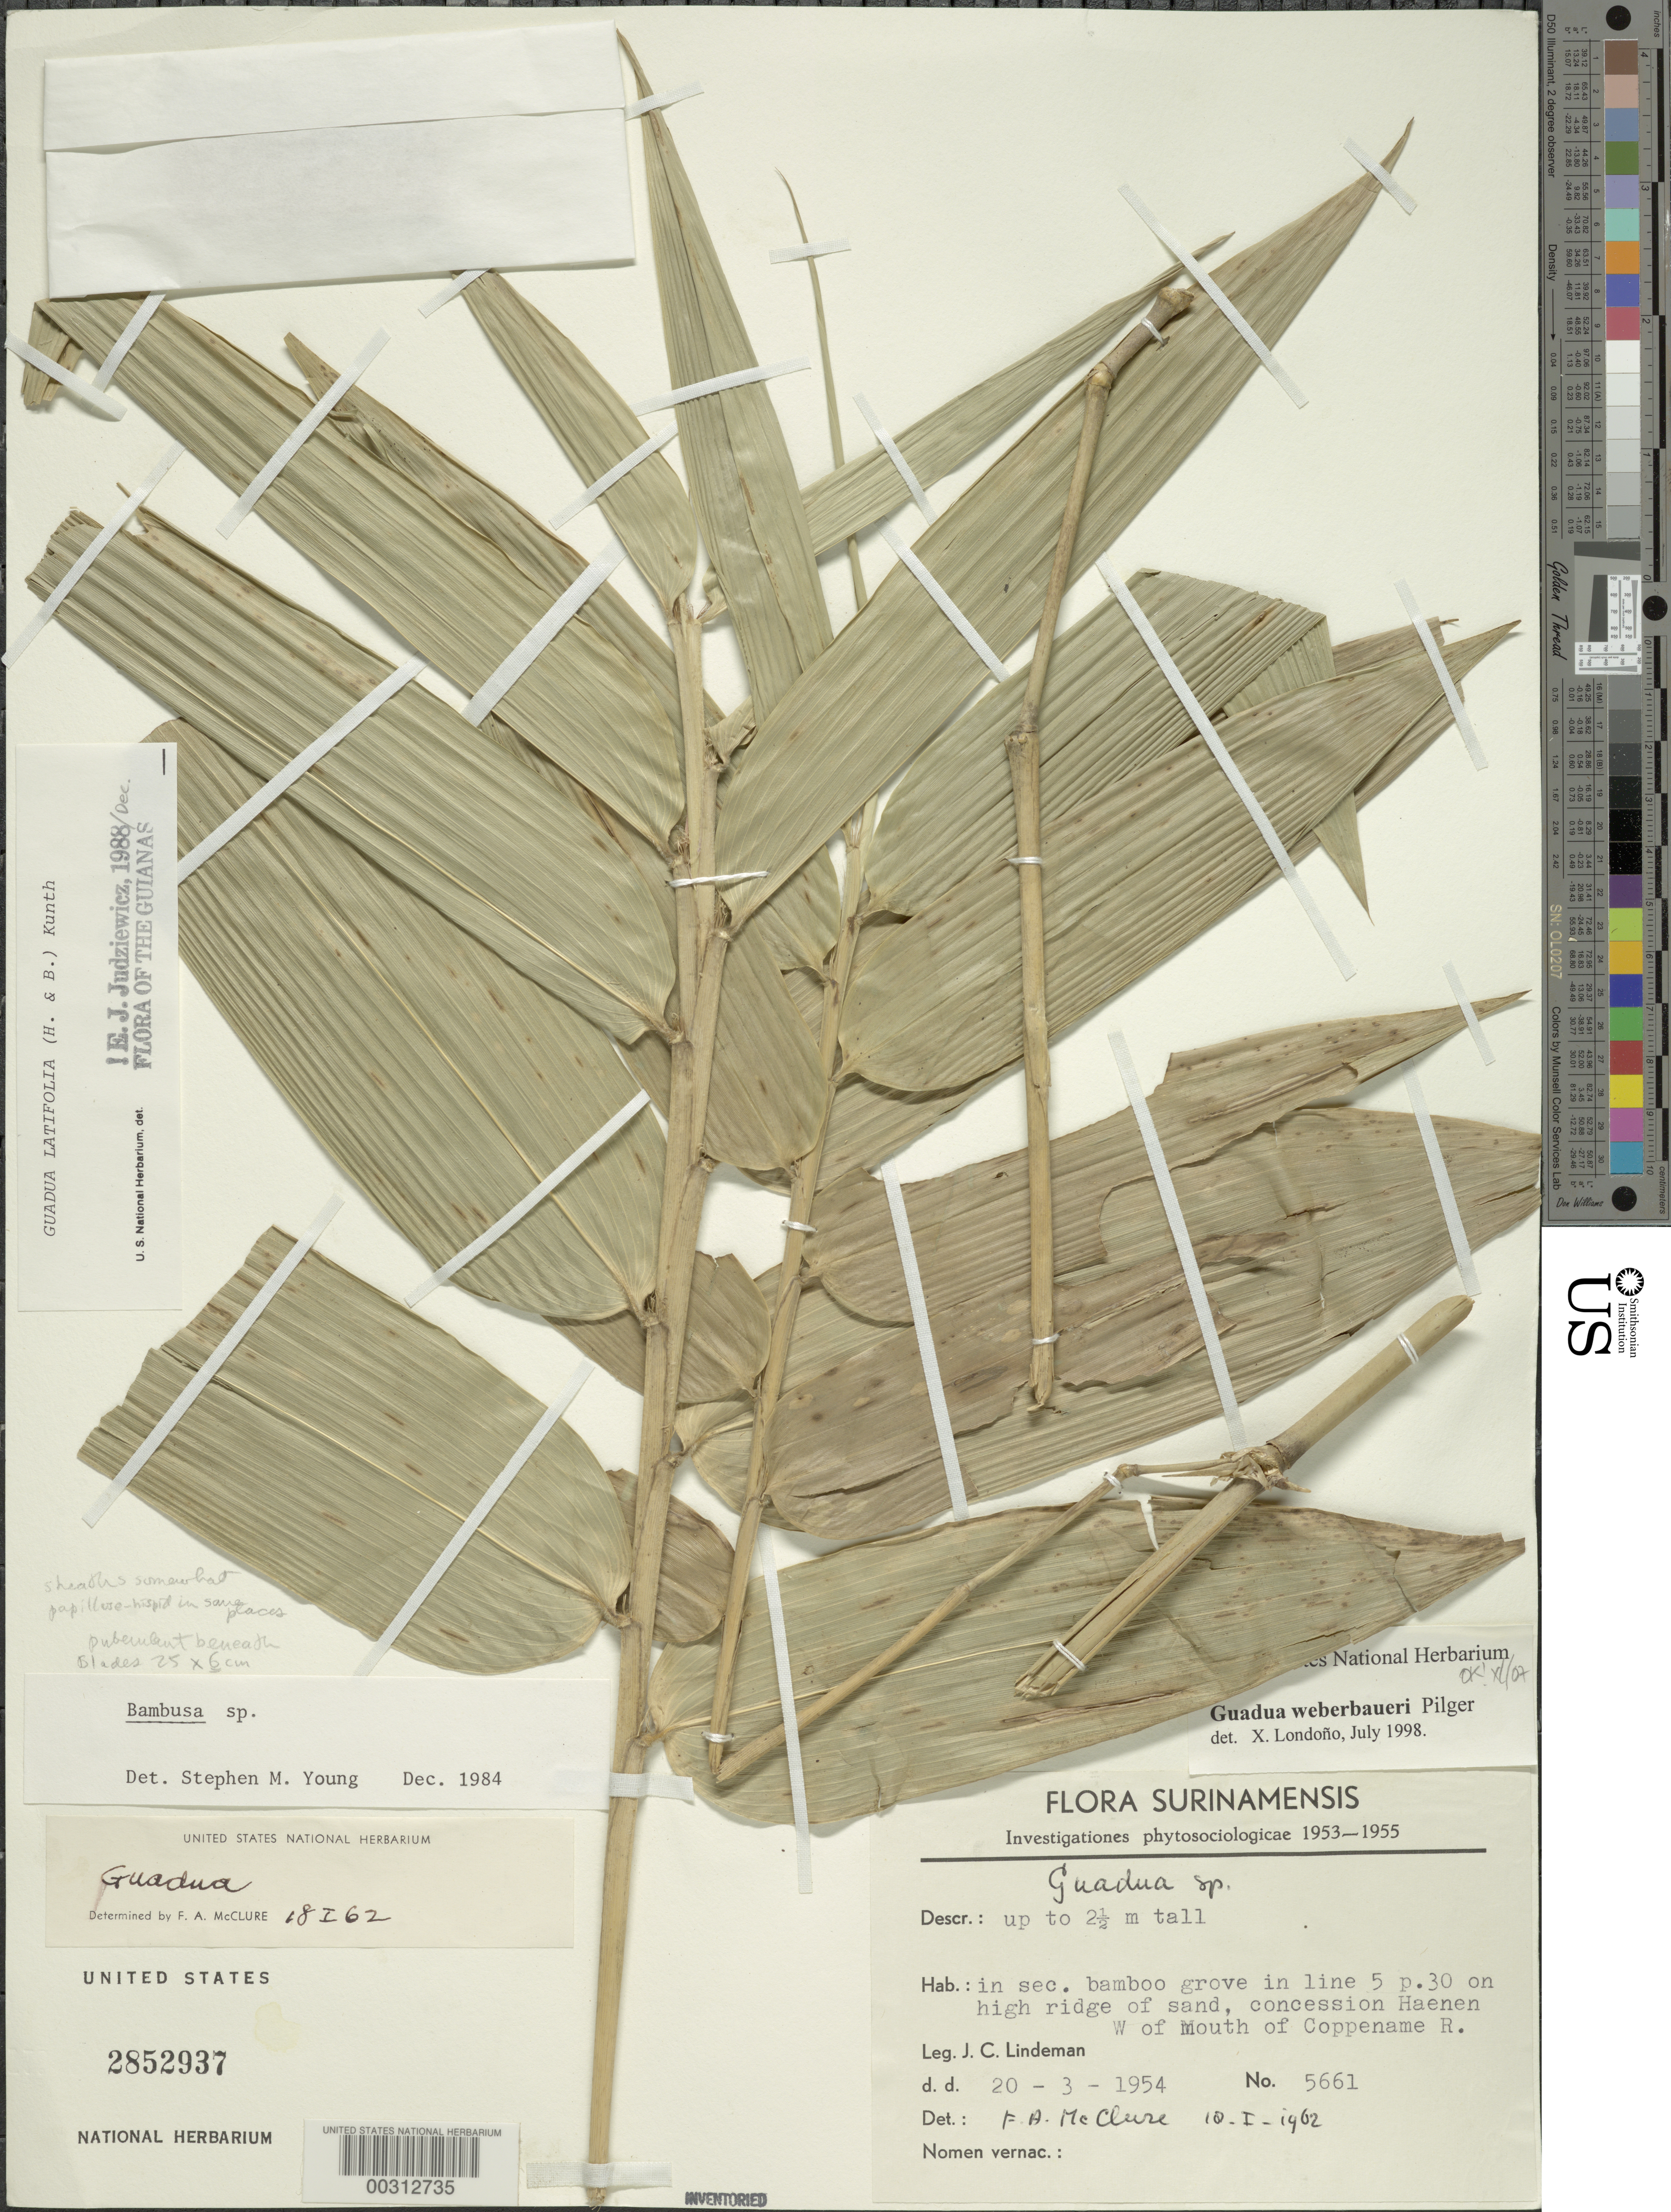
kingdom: Plantae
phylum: Tracheophyta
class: Liliopsida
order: Poales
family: Poaceae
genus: Guadua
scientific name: Guadua weberbaueri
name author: Pilg.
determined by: Londoño, X., (TULV), Jardin Botanico "Juan Maria Cespedes"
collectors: J. C. Lindeman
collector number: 5661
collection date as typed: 20 Mar 1954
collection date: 1954-03-20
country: Suriname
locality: Haenen, coppename river.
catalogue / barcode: US 2852937